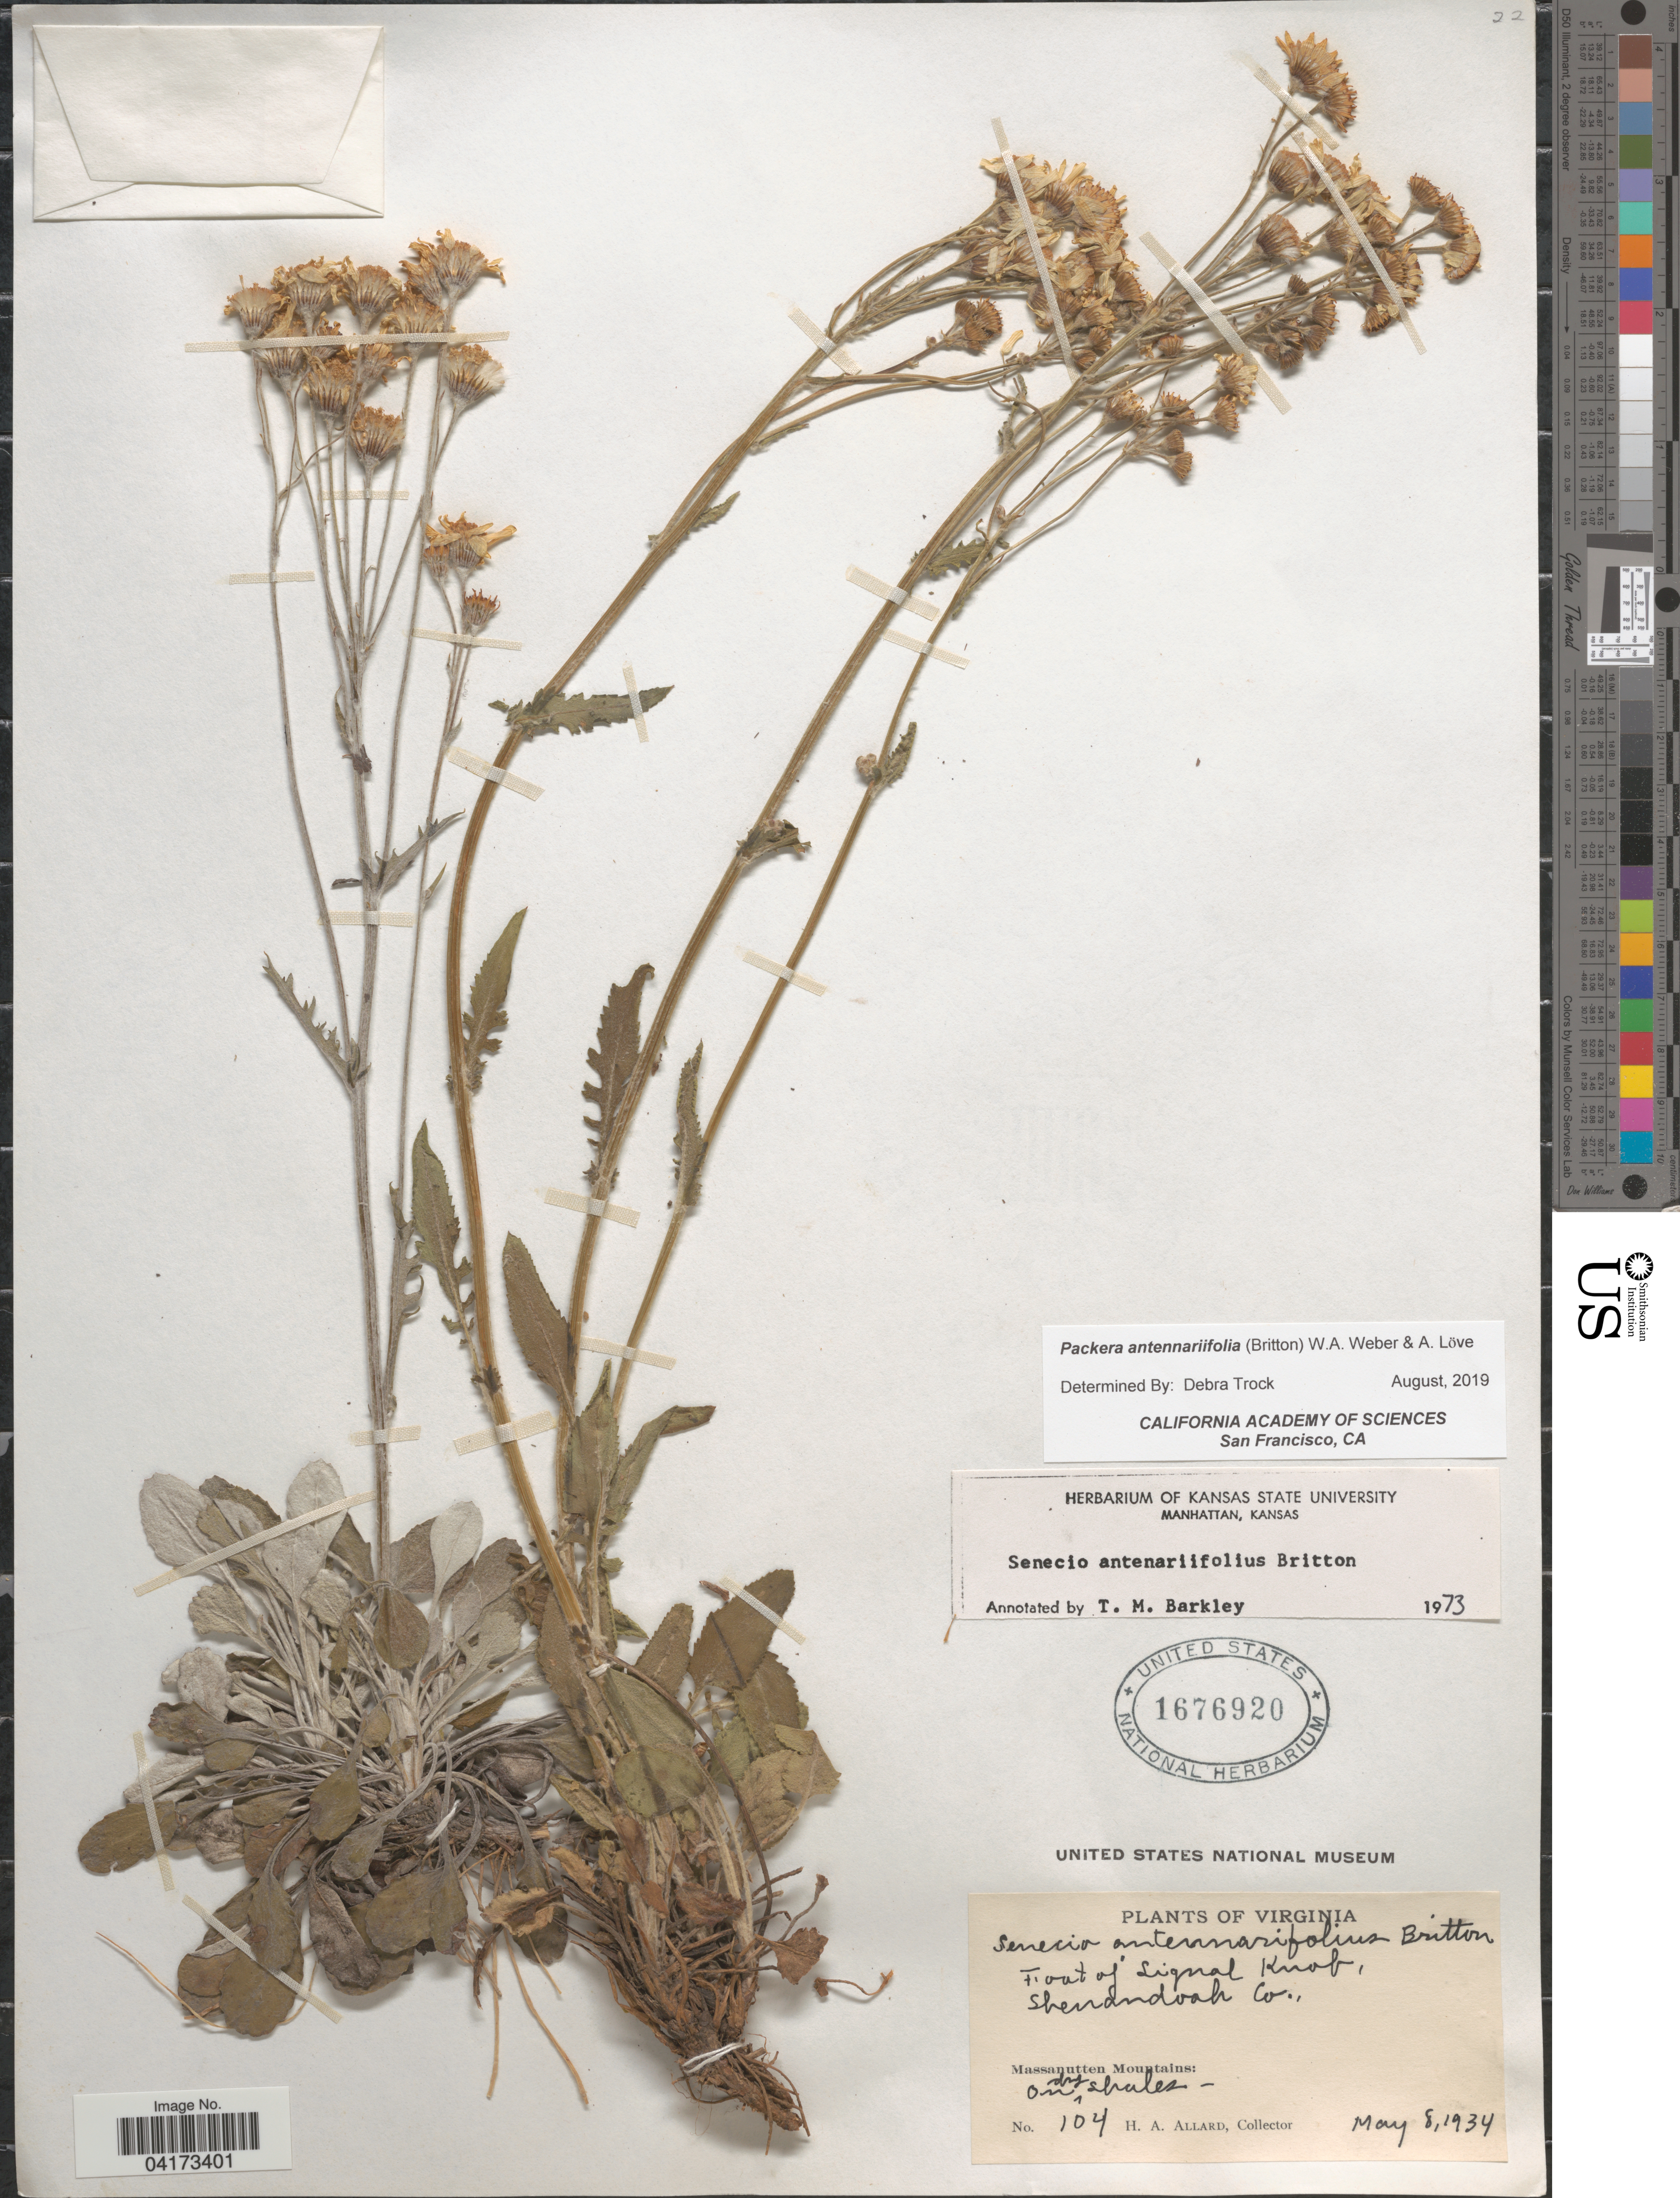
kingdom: Plantae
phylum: Tracheophyta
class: Magnoliopsida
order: Asterales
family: Asteraceae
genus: Packera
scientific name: Packera antennariifolia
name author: (Britton) W.A. Weber & Á. Löve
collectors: H. A. Allard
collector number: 104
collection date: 1934-05-08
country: United States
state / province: Virginia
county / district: Shenandoah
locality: Foot of Signal Knob, Shenandoah Co. Massanutten Mountains: On dry shales.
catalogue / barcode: US 1676920